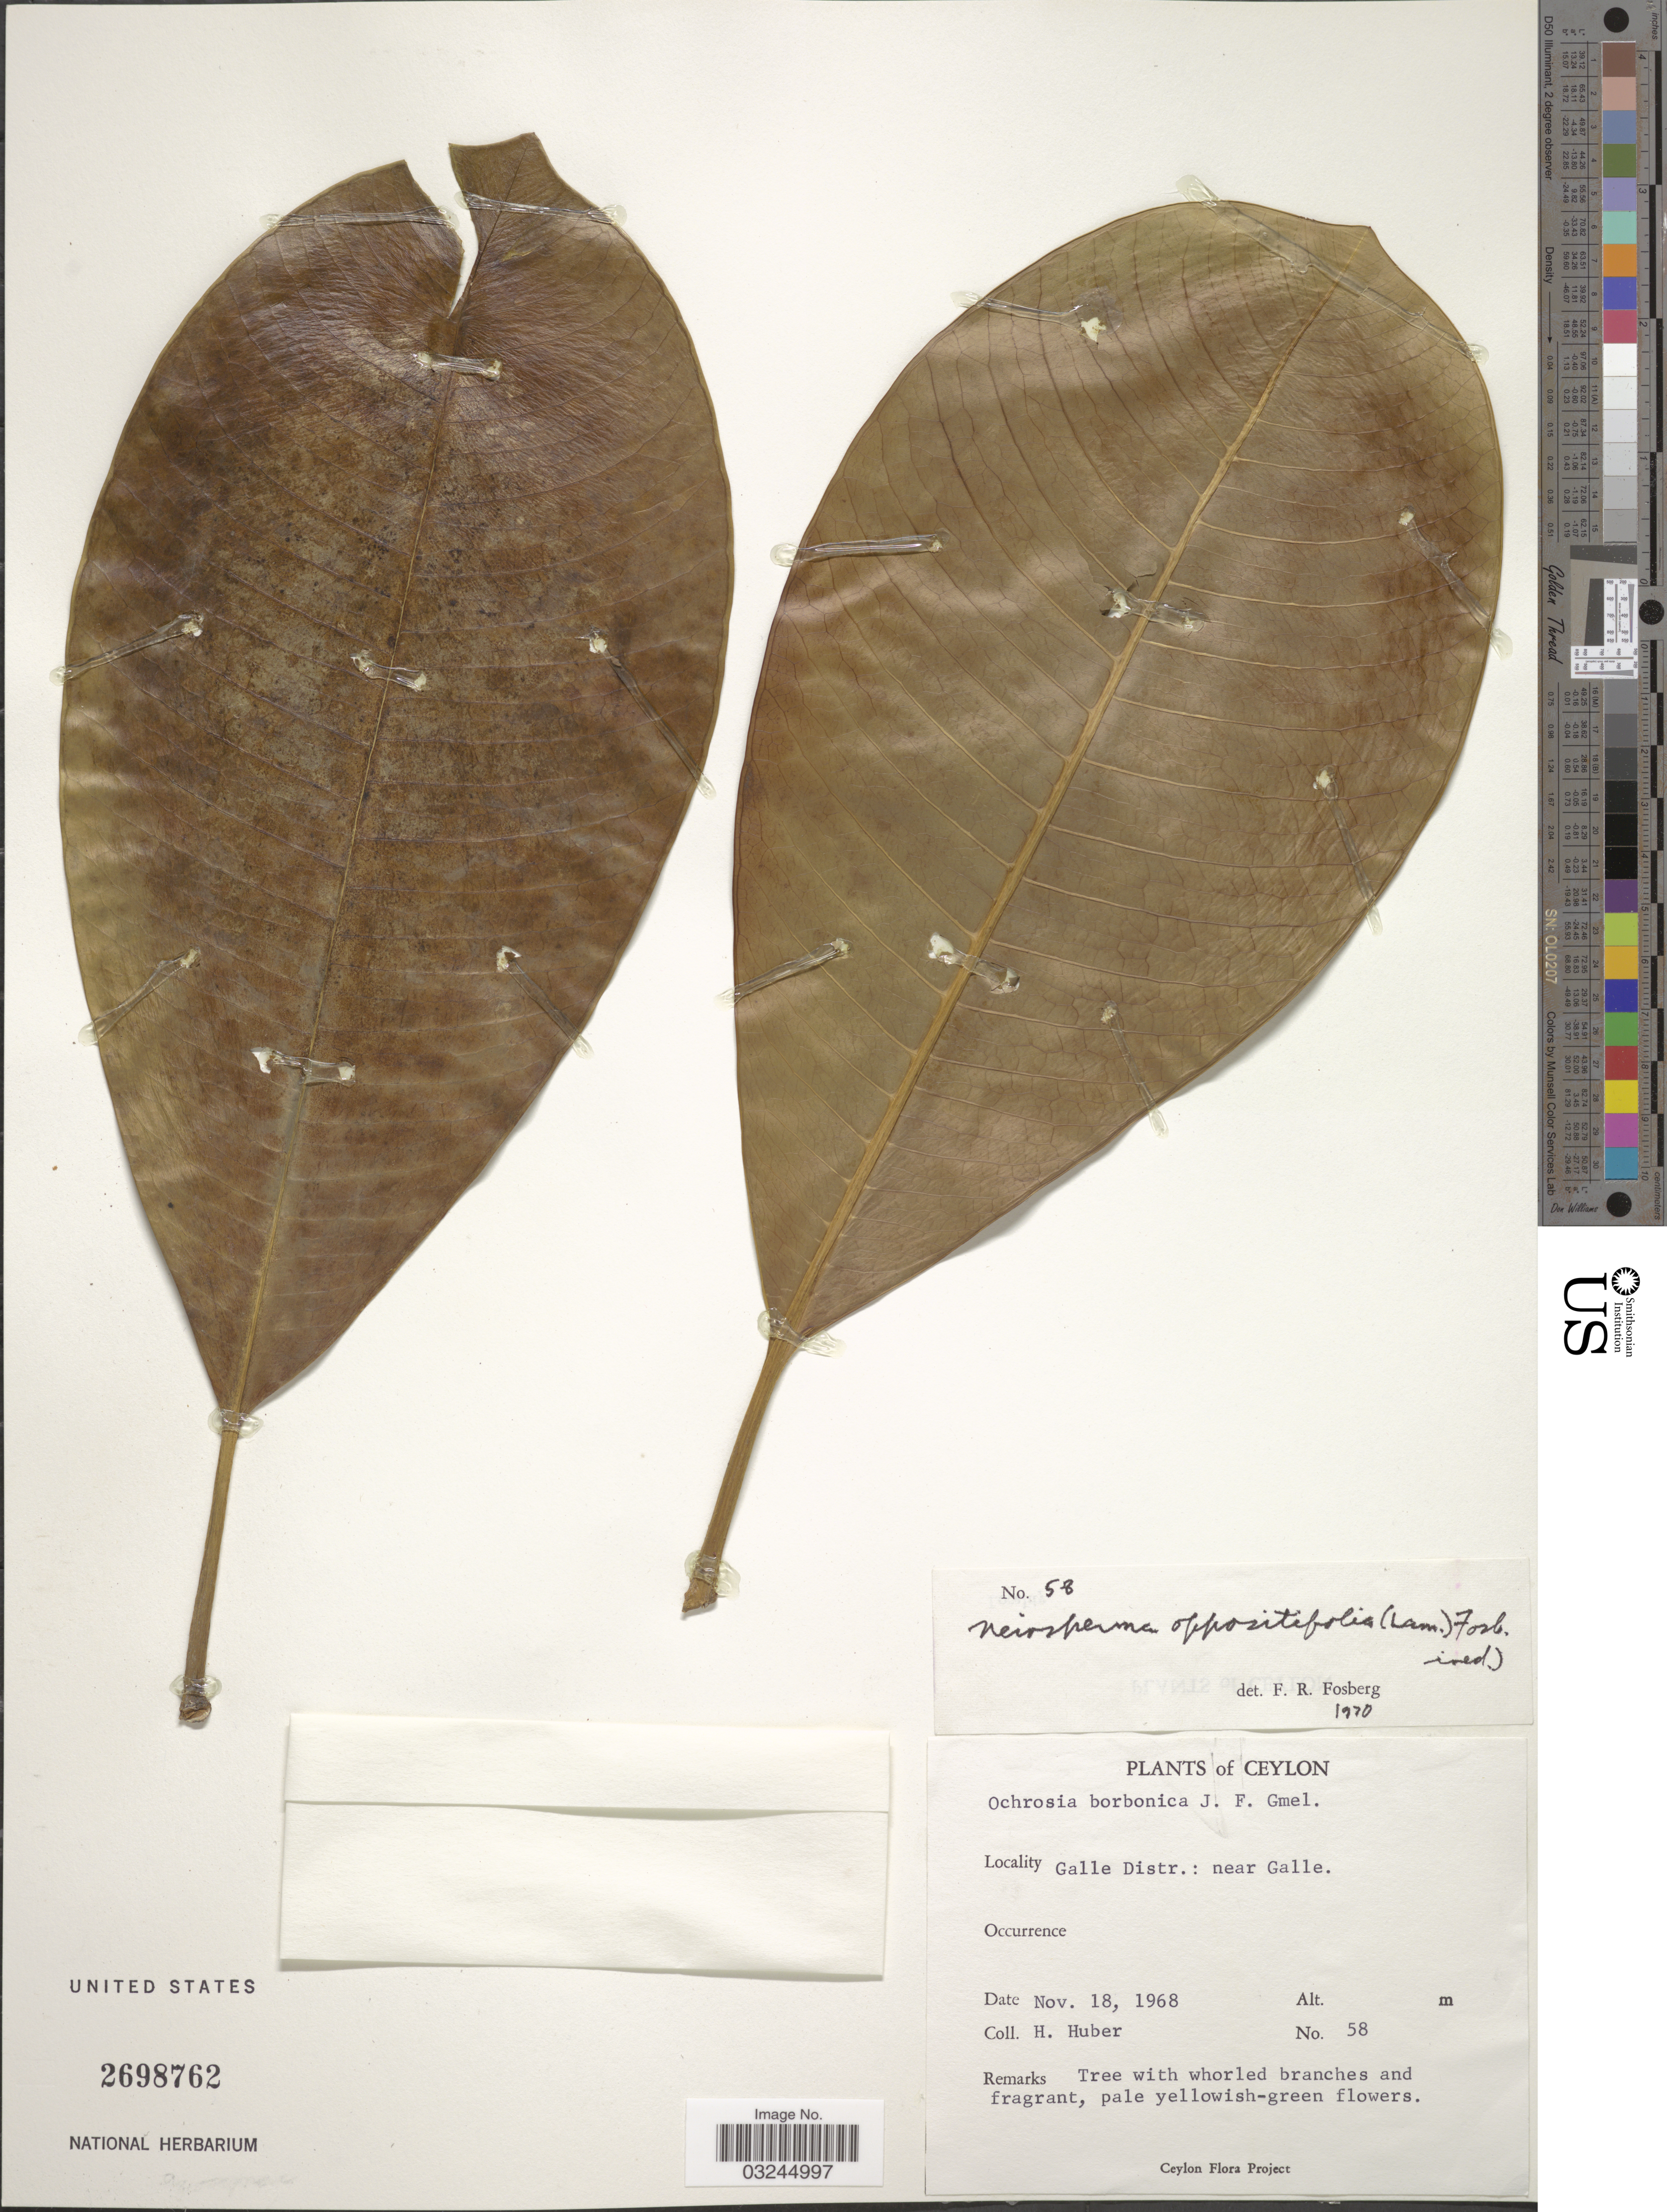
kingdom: Plantae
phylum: Tracheophyta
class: Magnoliopsida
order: Gentianales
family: Apocynaceae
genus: Ochrosia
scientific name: Ochrosia oppositifolia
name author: (Lam.) K. Schum.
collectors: H. Huber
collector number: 58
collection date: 1968-11-18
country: Sri Lanka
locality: Ceylon. Galle Distr.: near Galle.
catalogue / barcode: US 2698762